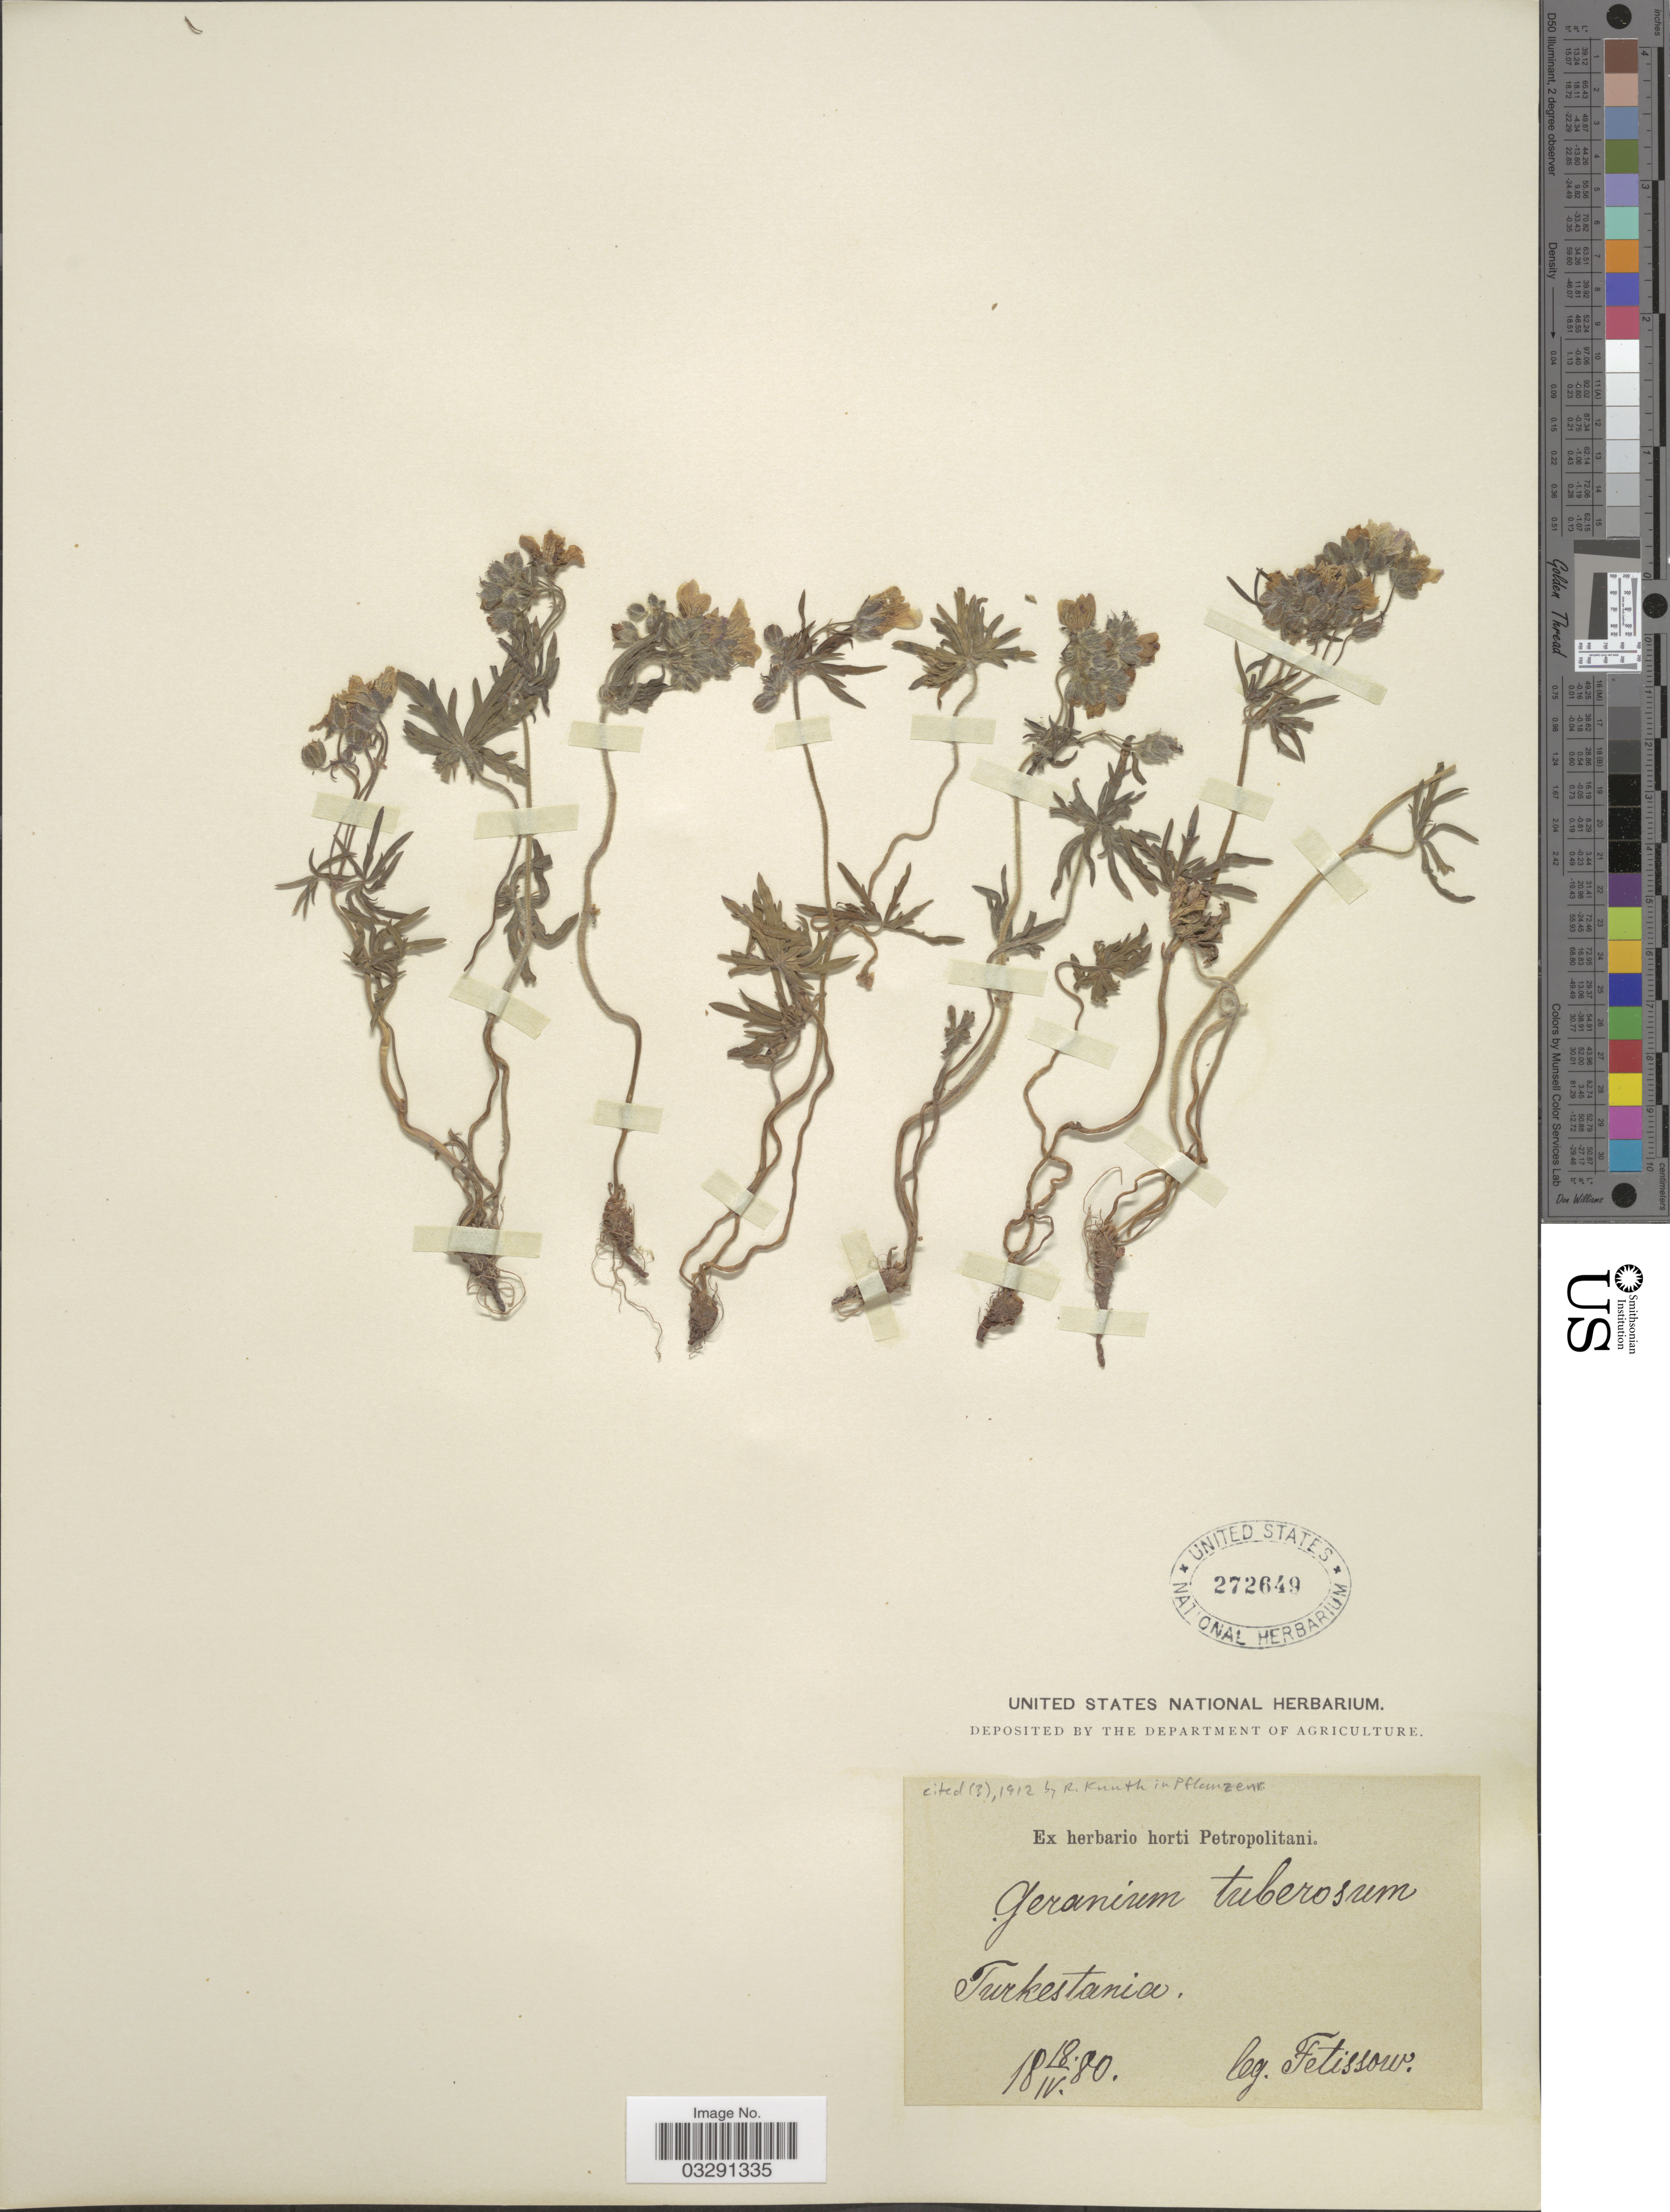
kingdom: Plantae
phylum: Tracheophyta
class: Magnoliopsida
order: Geraniales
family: Geraniaceae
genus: Geranium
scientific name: Geranium tuberosum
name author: L.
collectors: -. Fetissow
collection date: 1880-04-18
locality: Turkestania.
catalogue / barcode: US 272649